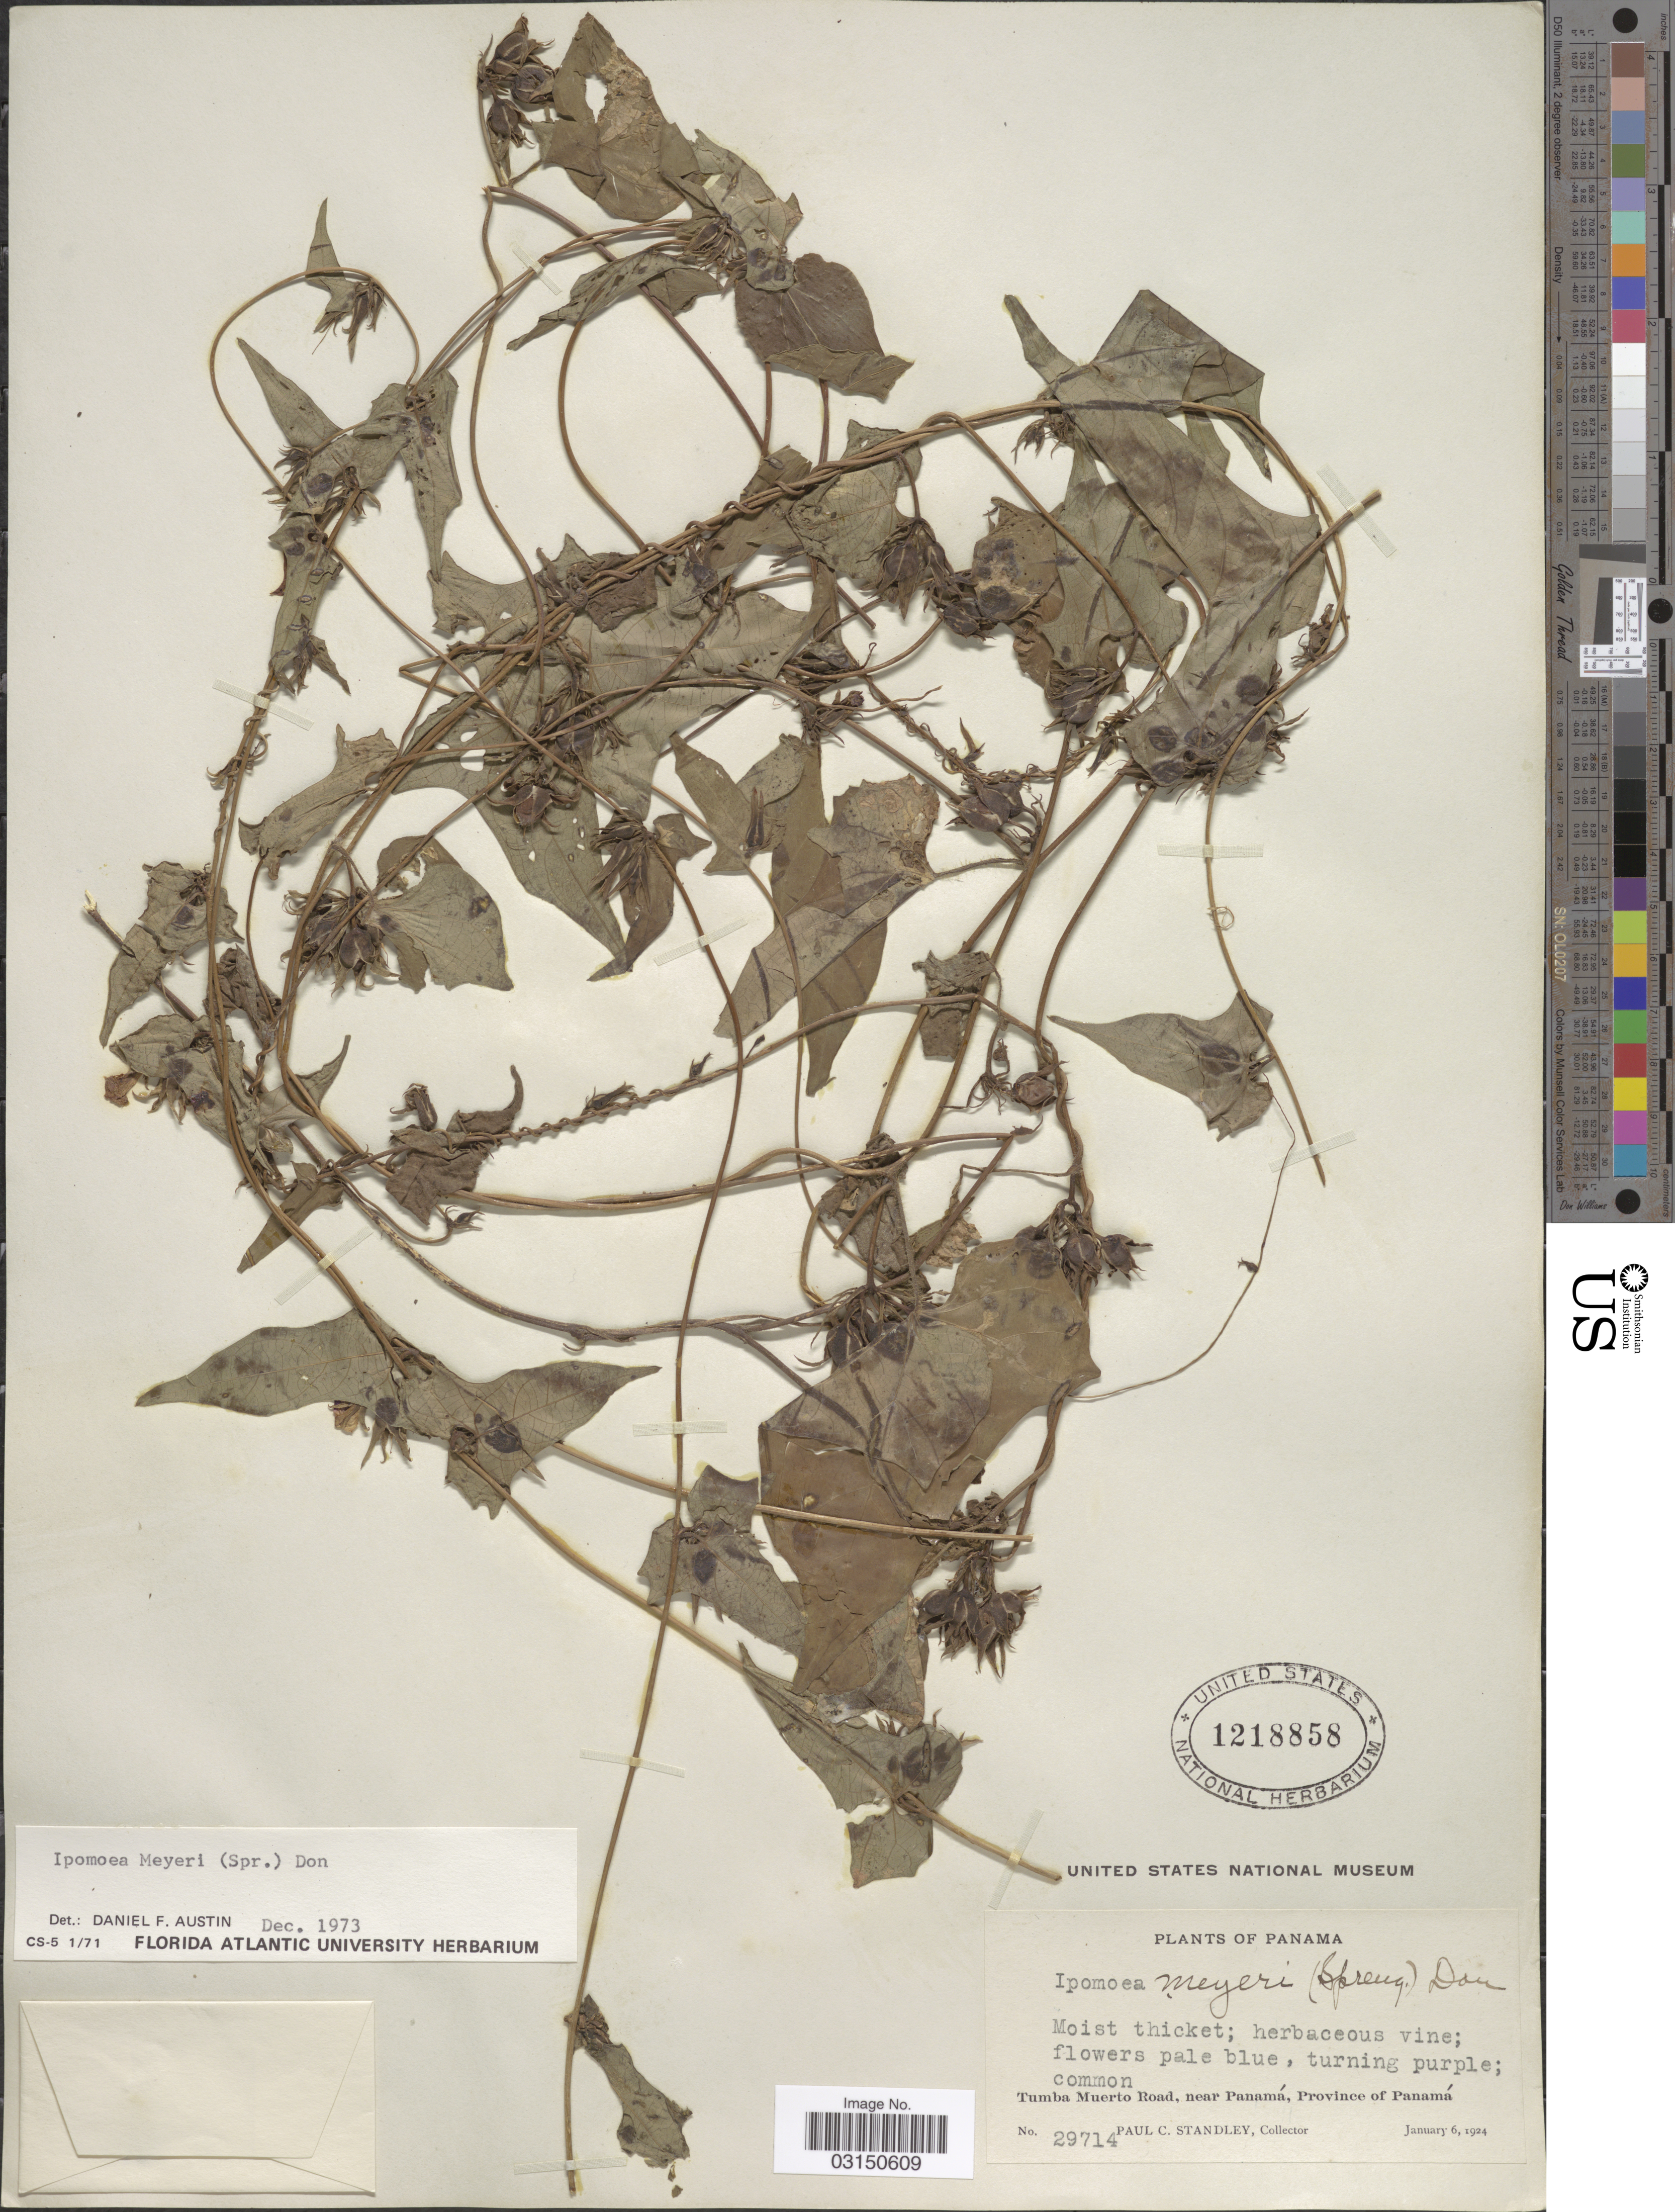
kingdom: Plantae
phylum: Tracheophyta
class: Magnoliopsida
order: Solanales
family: Convolvulaceae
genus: Ipomoea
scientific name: Ipomoea meyeri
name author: (Spreng.) G. Don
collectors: P. C. Standley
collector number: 29714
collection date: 1924-01-06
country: Panama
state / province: Panamá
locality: Tumba Muerto Road, near Panamá.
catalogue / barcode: US 1218858